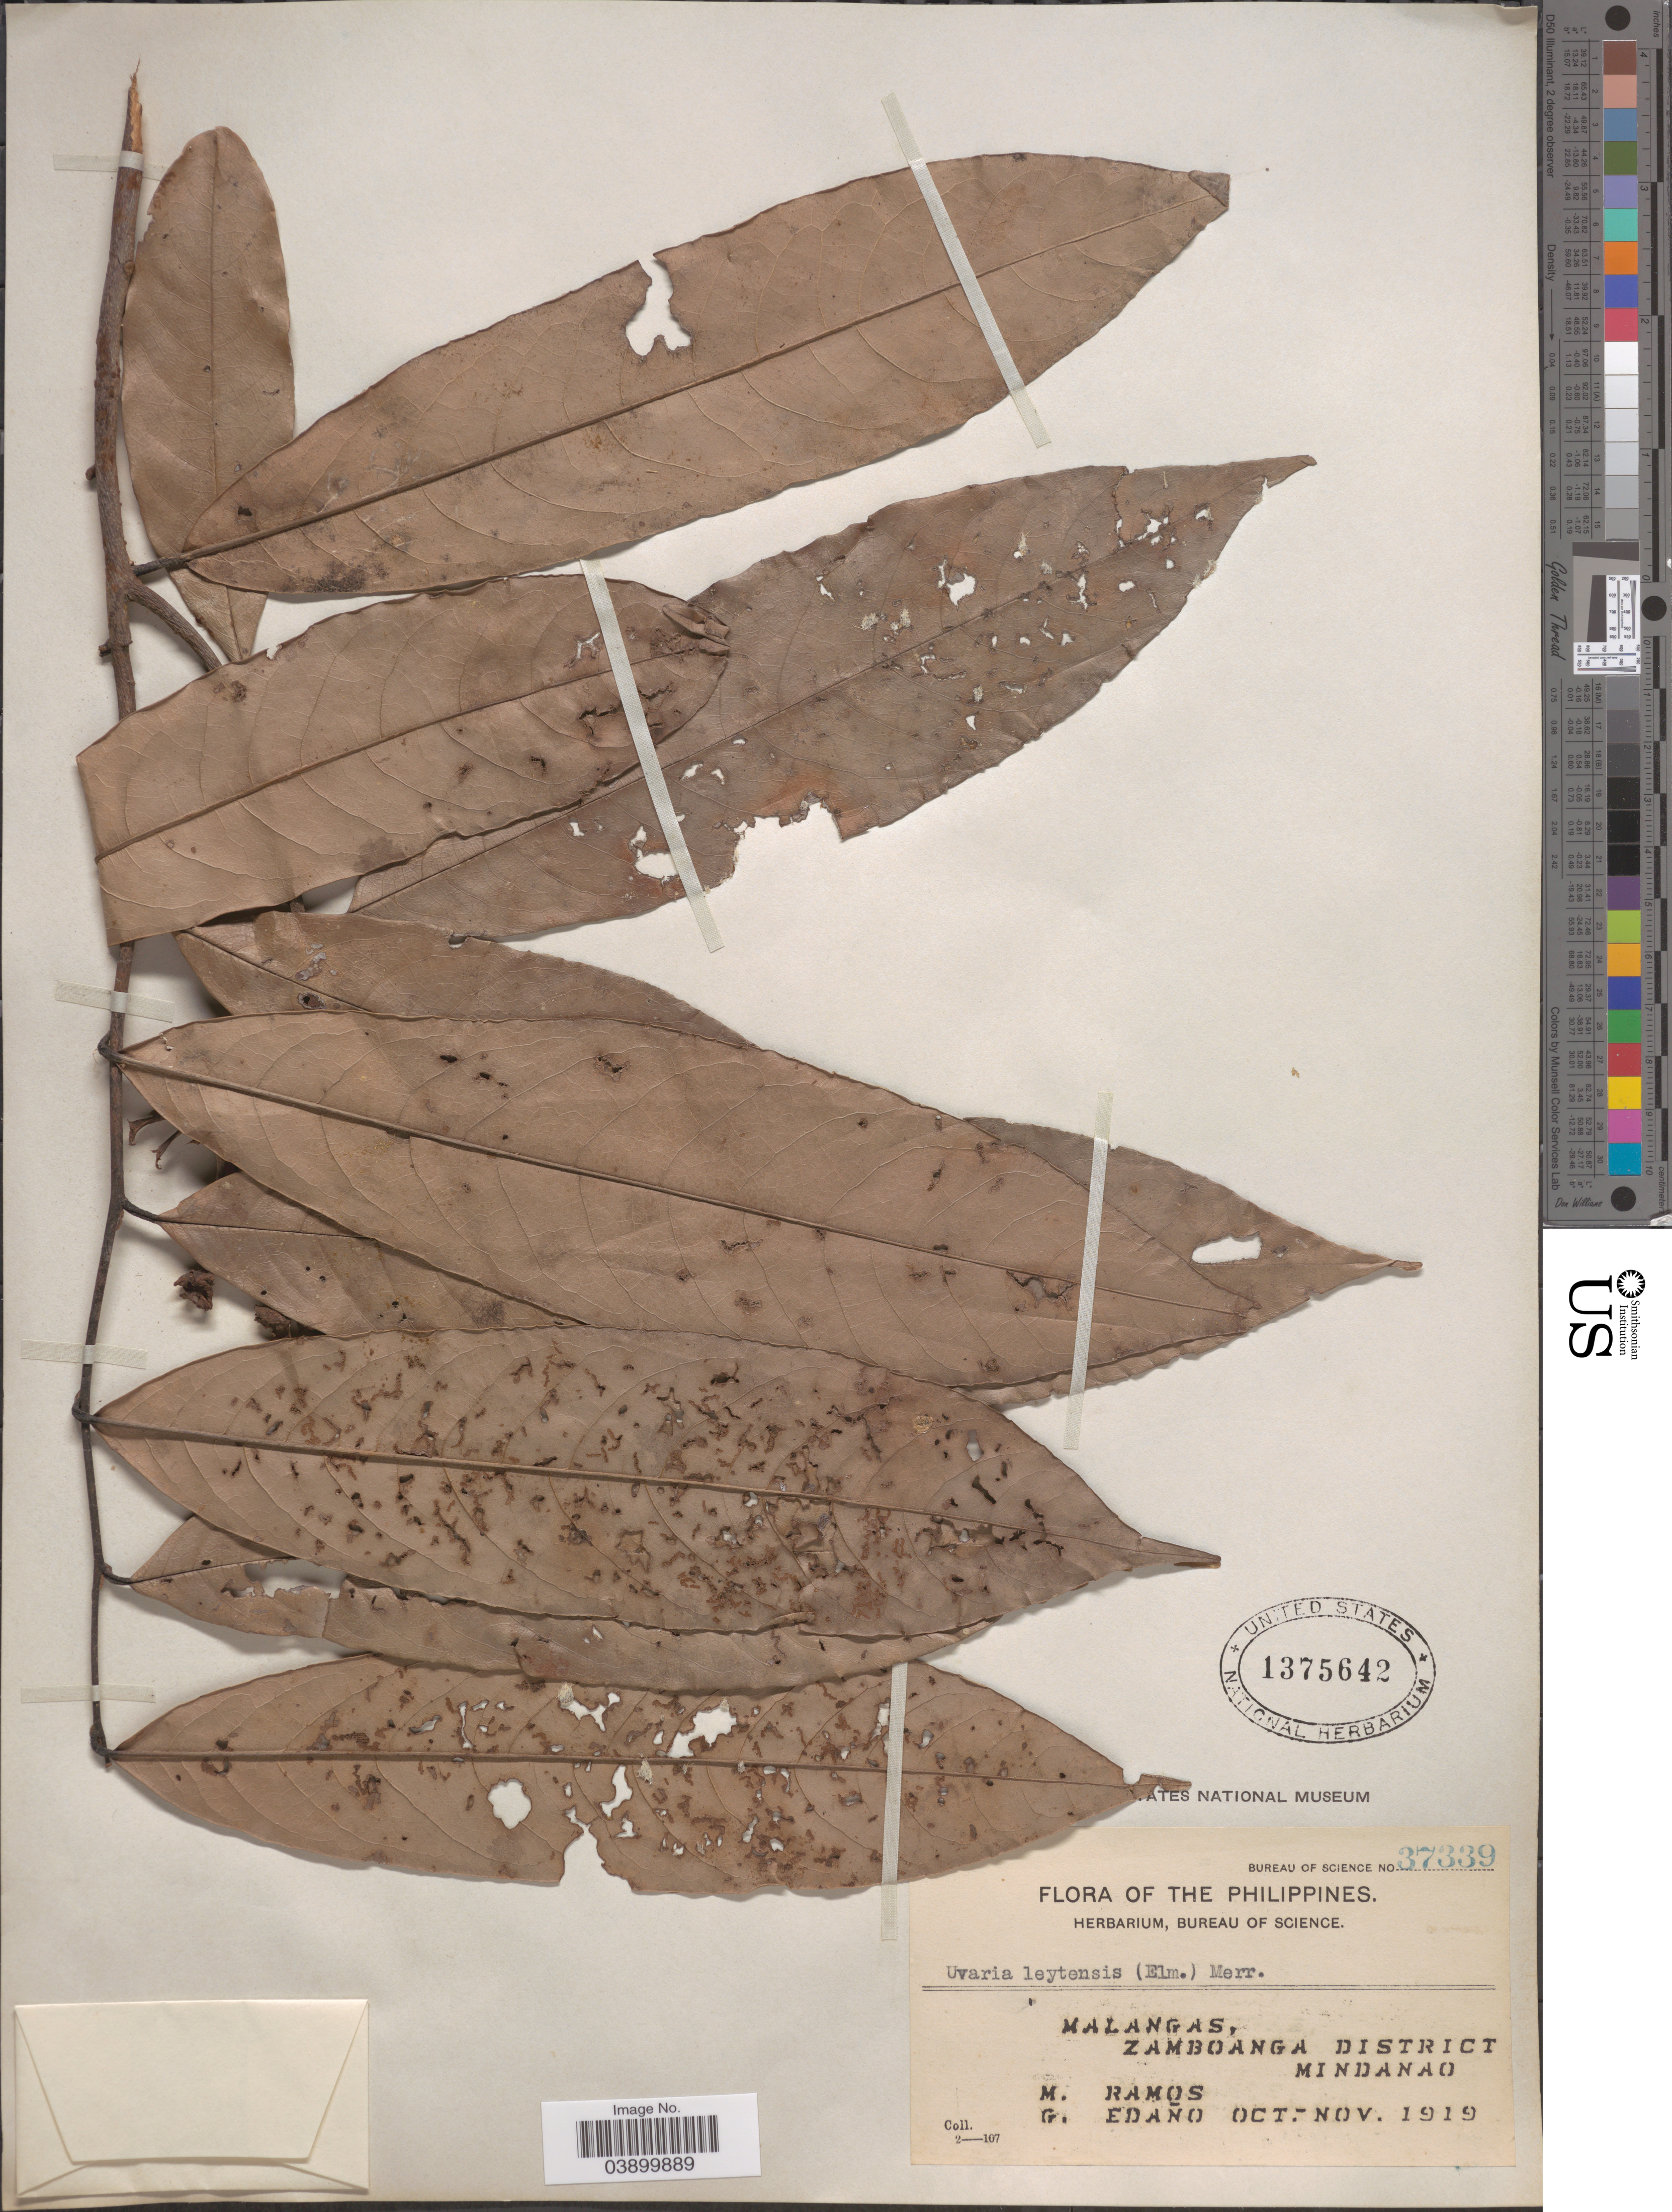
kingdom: Plantae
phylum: Tracheophyta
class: Magnoliopsida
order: Magnoliales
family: Annonaceae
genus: Uvaria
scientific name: Uvaria leytensis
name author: (Elmer) Merr.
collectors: M. Ramos & G. Edaño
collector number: Bureau of Science 37339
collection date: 1919-10/1919-11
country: Philippines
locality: Malangas, Zamboanga District. Mindanao.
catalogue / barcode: US 1375642